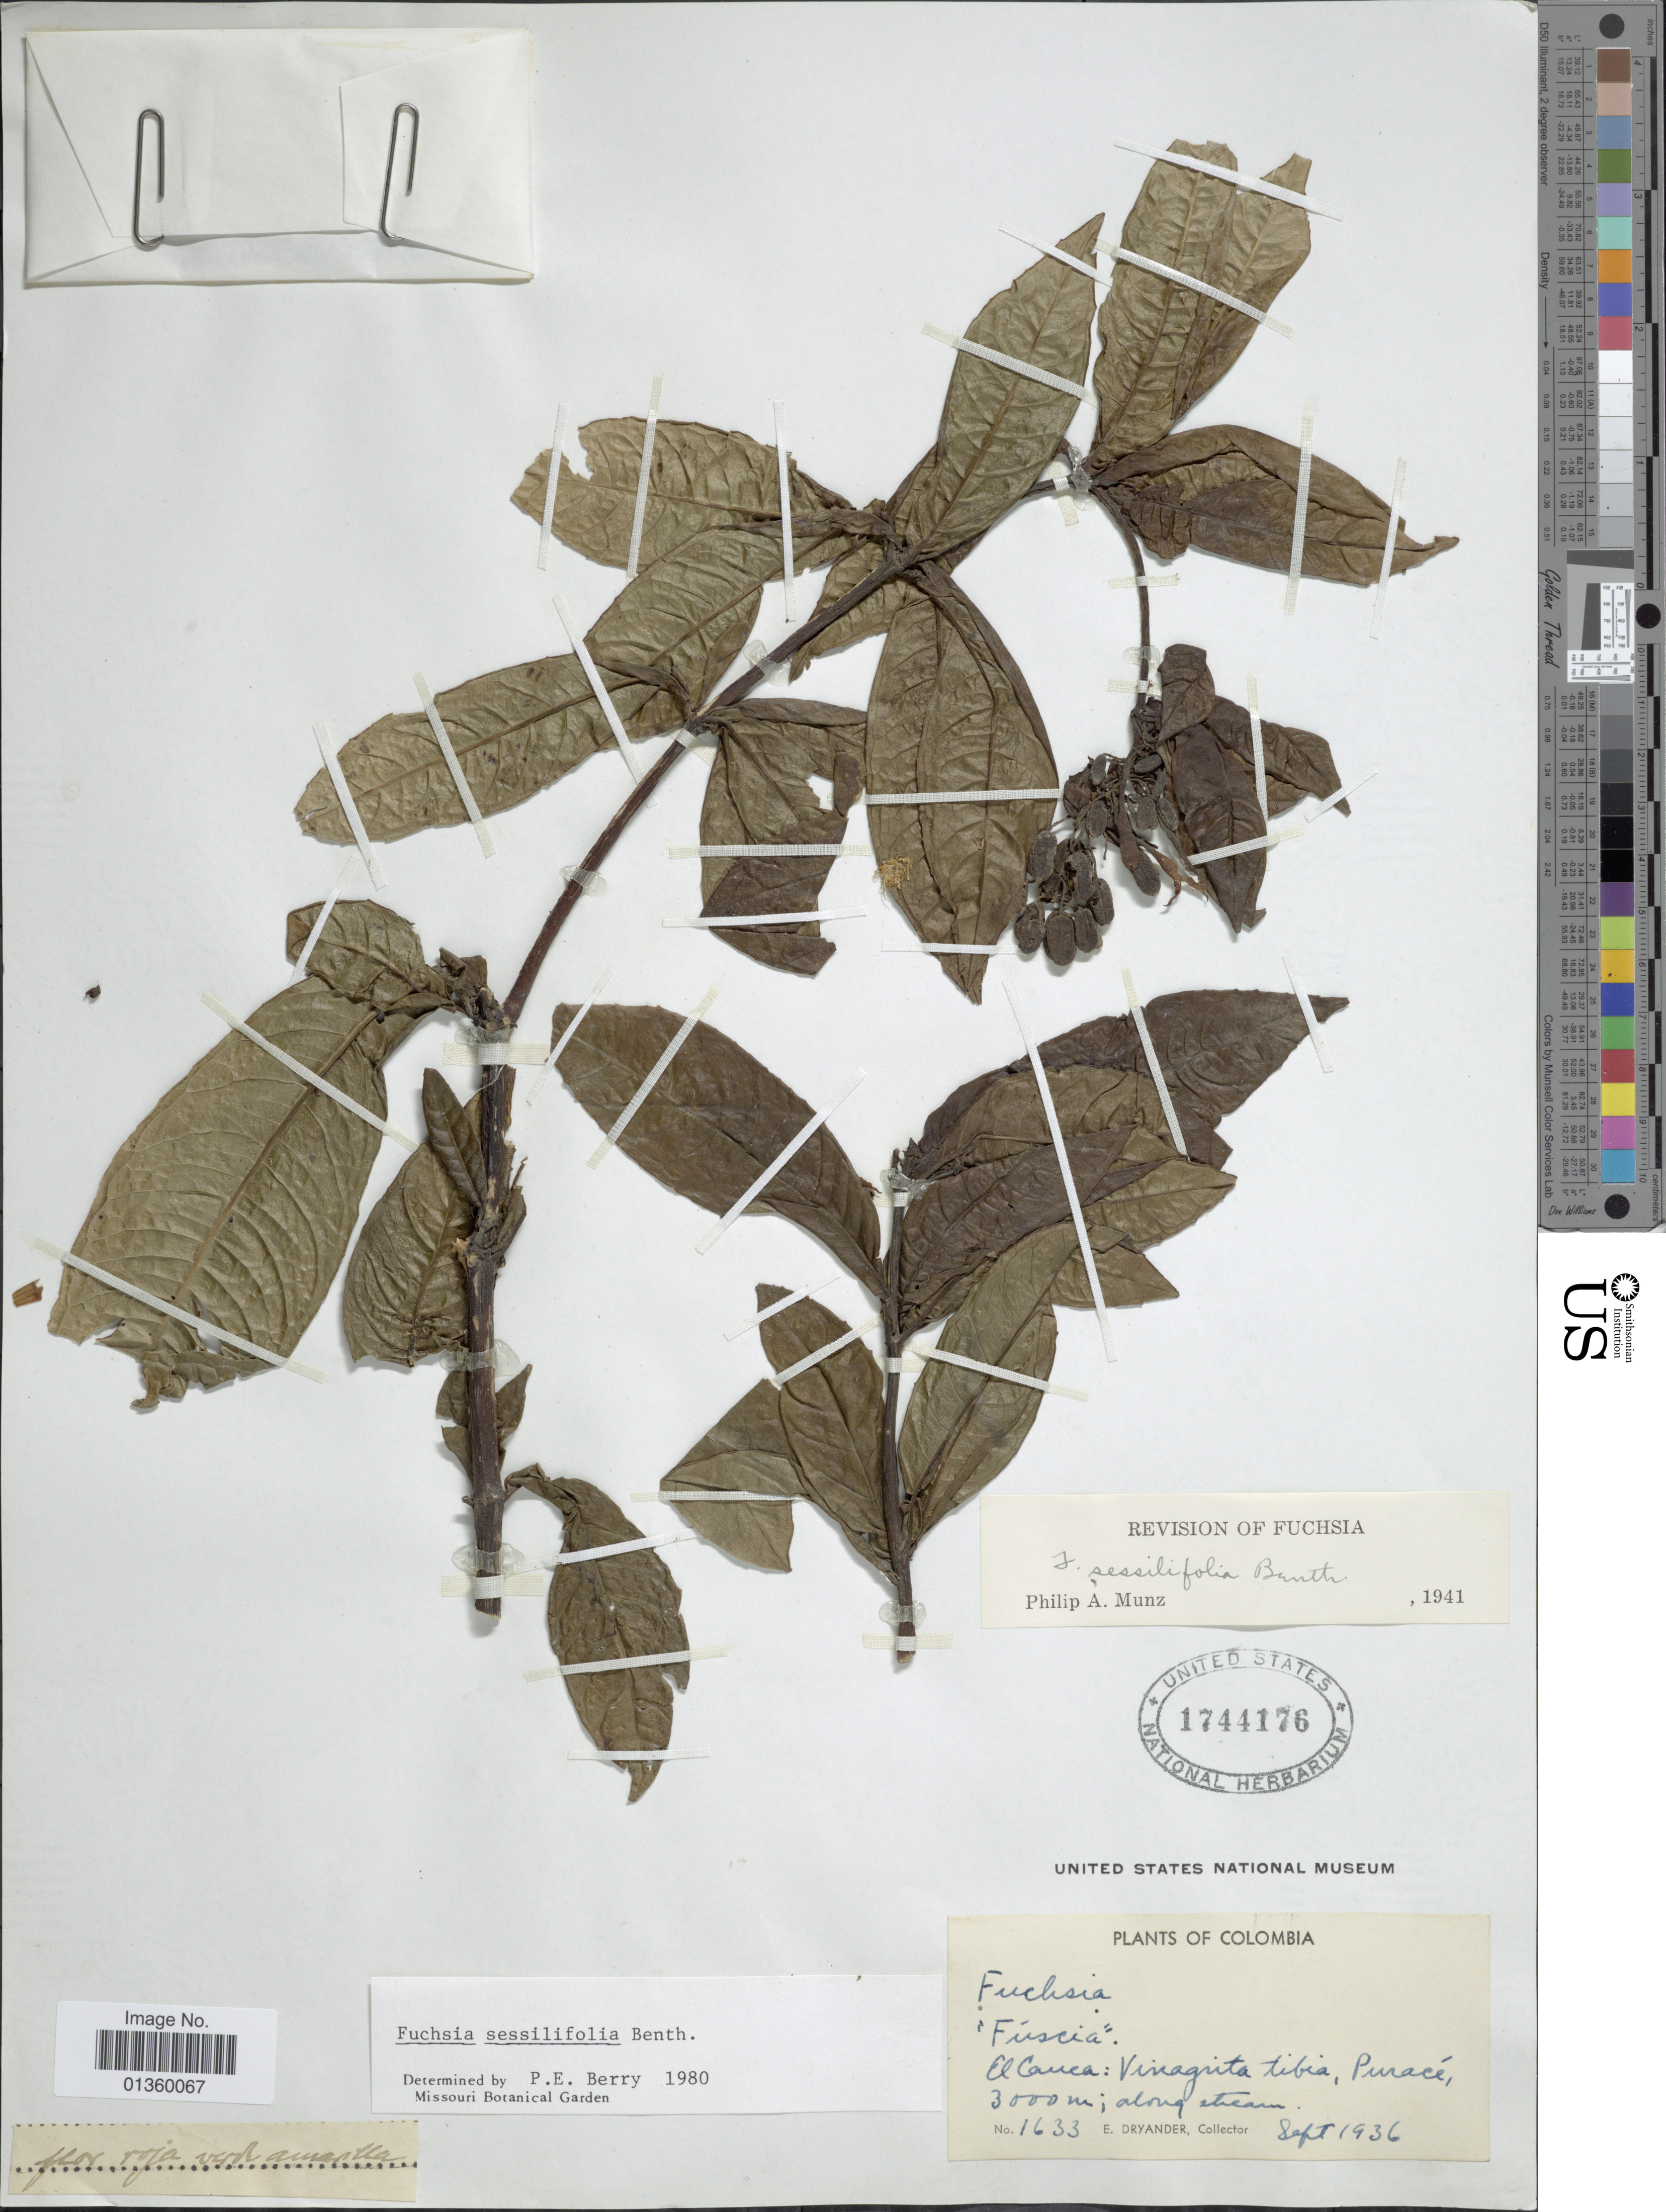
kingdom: Plantae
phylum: Tracheophyta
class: Magnoliopsida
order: Myrtales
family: Onagraceae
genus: Fuchsia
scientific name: Fuchsia sessilifolia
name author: Benth.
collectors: E. Dryander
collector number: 1633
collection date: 1936-09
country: Colombia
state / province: Cauca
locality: Puracé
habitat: vinagrita tibia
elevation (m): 3000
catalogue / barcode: US 1744176